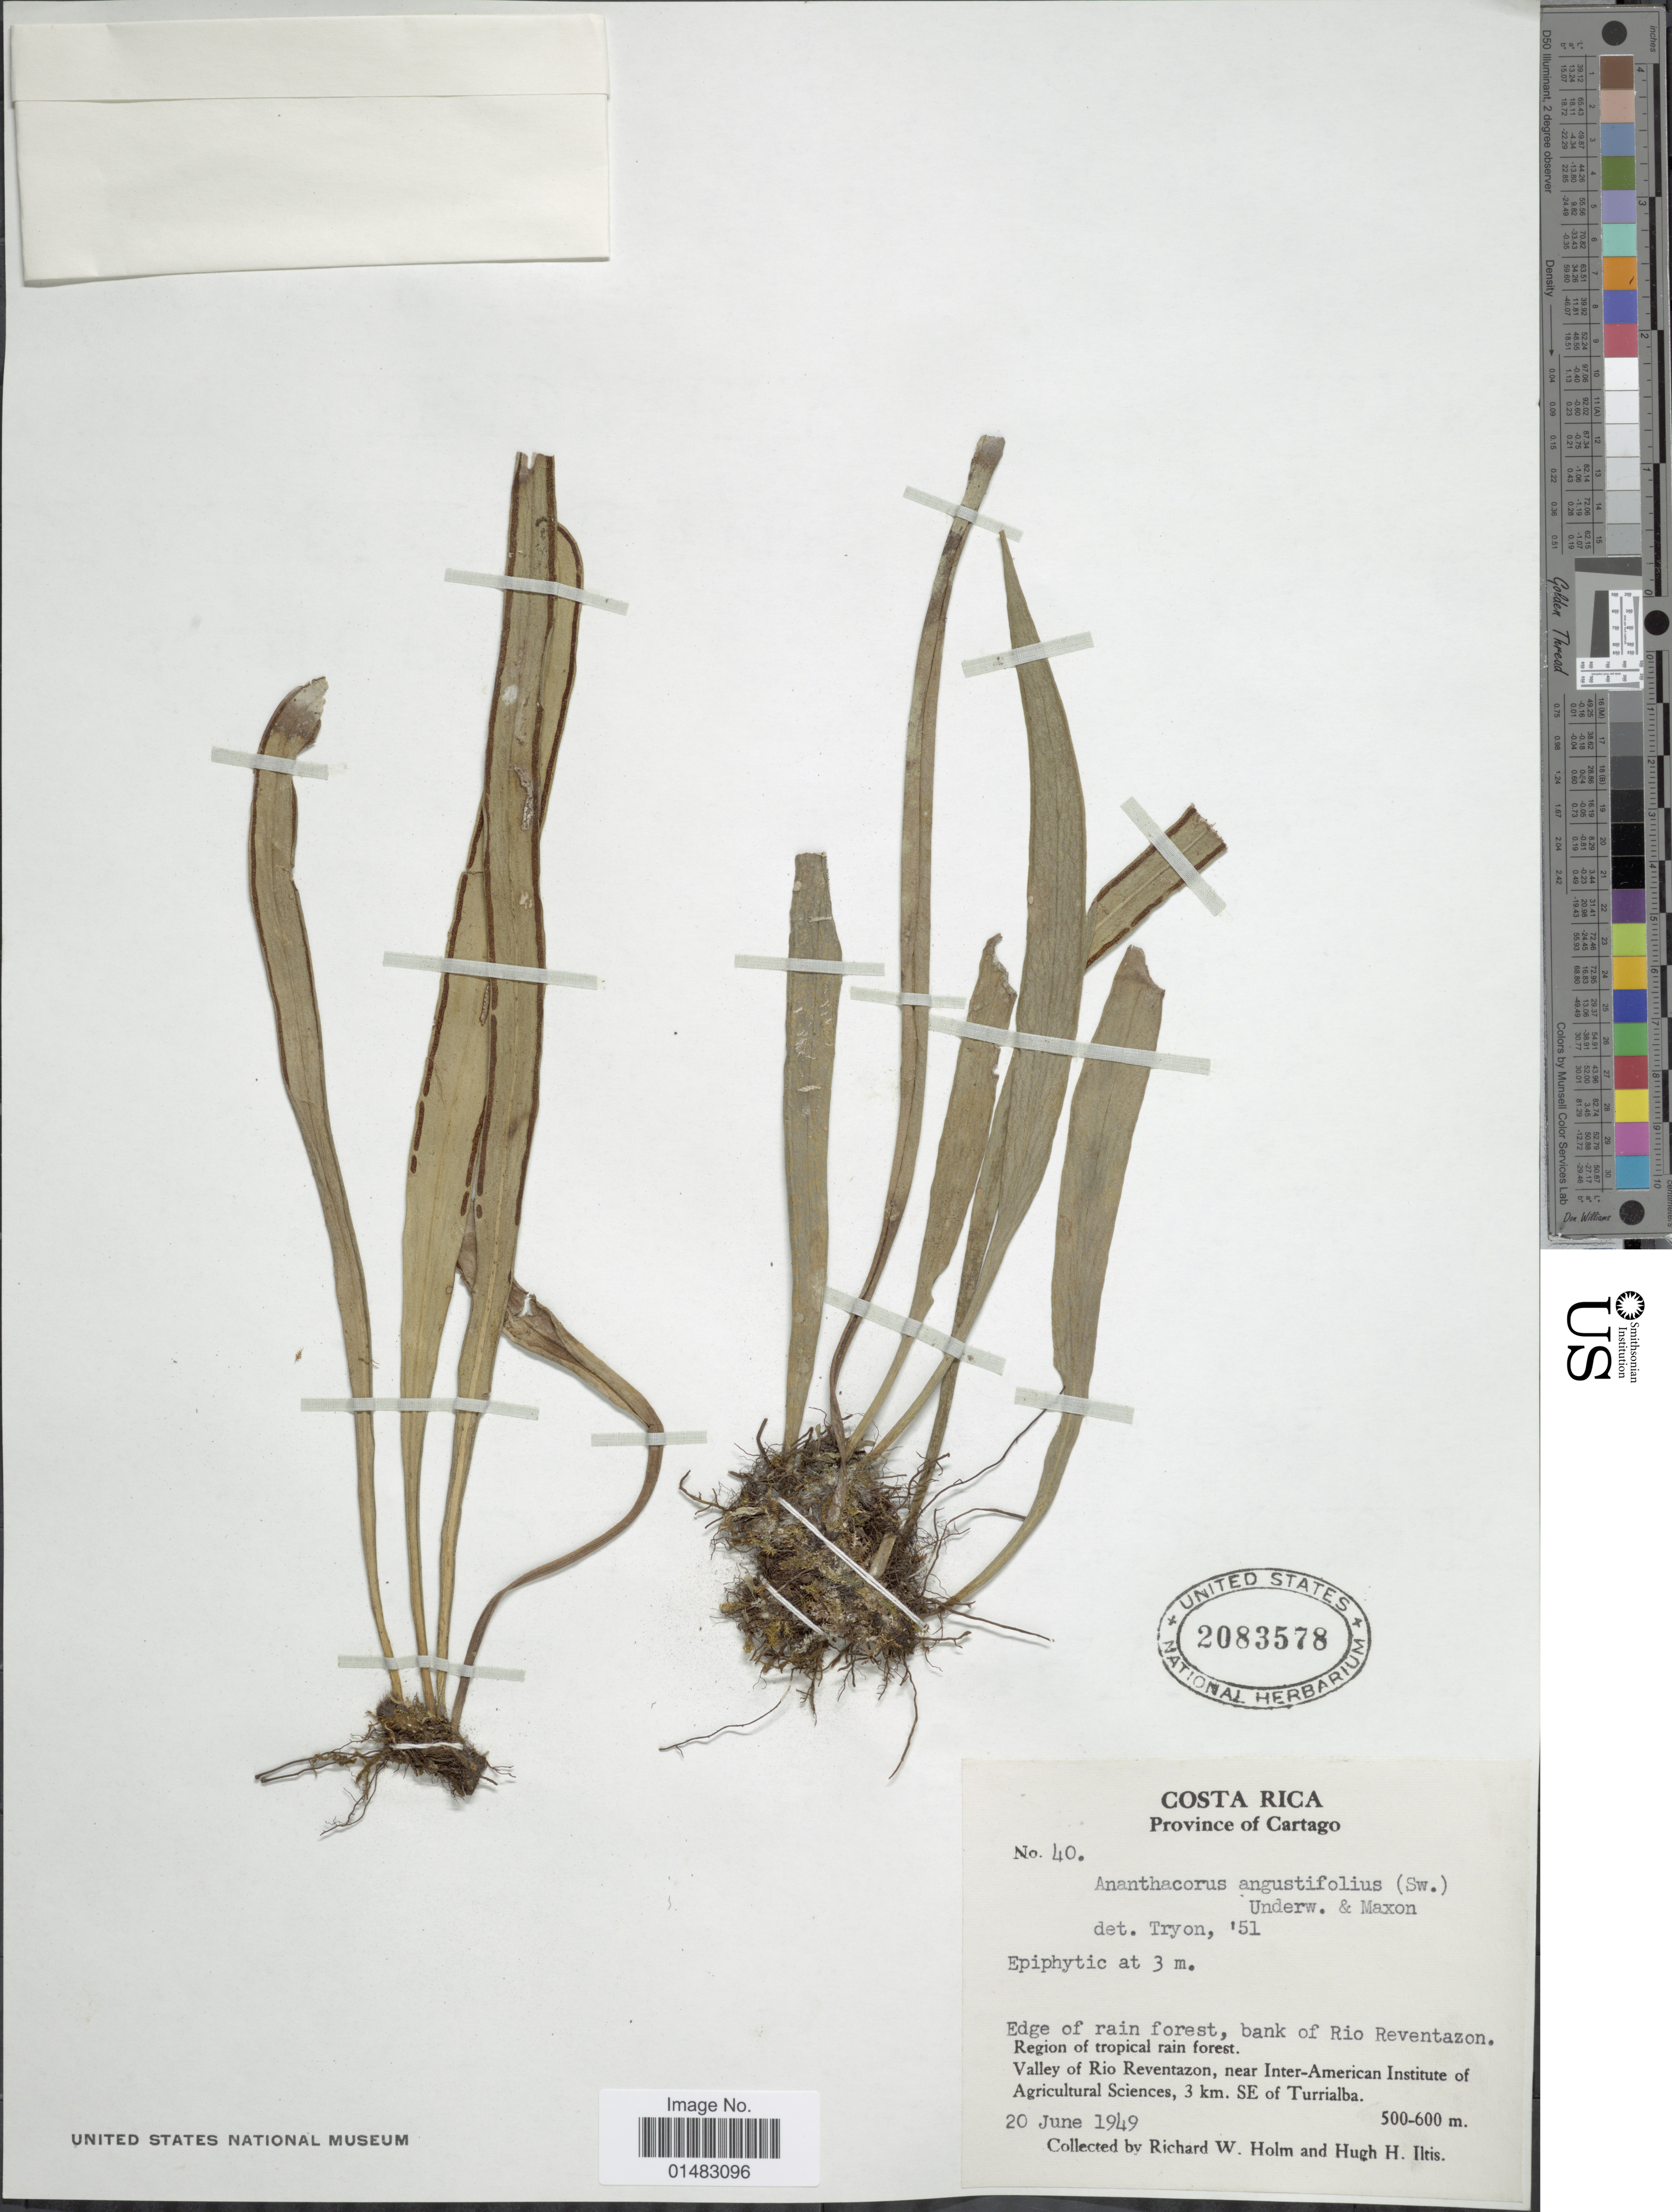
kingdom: Plantae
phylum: Tracheophyta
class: Polypodiopsida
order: Polypodiales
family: Pteridaceae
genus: Ananthacorus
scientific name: Ananthacorus angustifolius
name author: (Sw.) Underw. & Maxon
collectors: R. W. Holm & H. H. Iltis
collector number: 40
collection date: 1949-06-20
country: Costa Rica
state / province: Cartago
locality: Edge of rain forest, bank of Rio Reventazon, Region of tropical rain forest, Valley of Rio Reventazon, near Inter-American Institute of Agrucultural Sciences, 3 km. SE of Turrialba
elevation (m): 500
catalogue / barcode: US 2083578